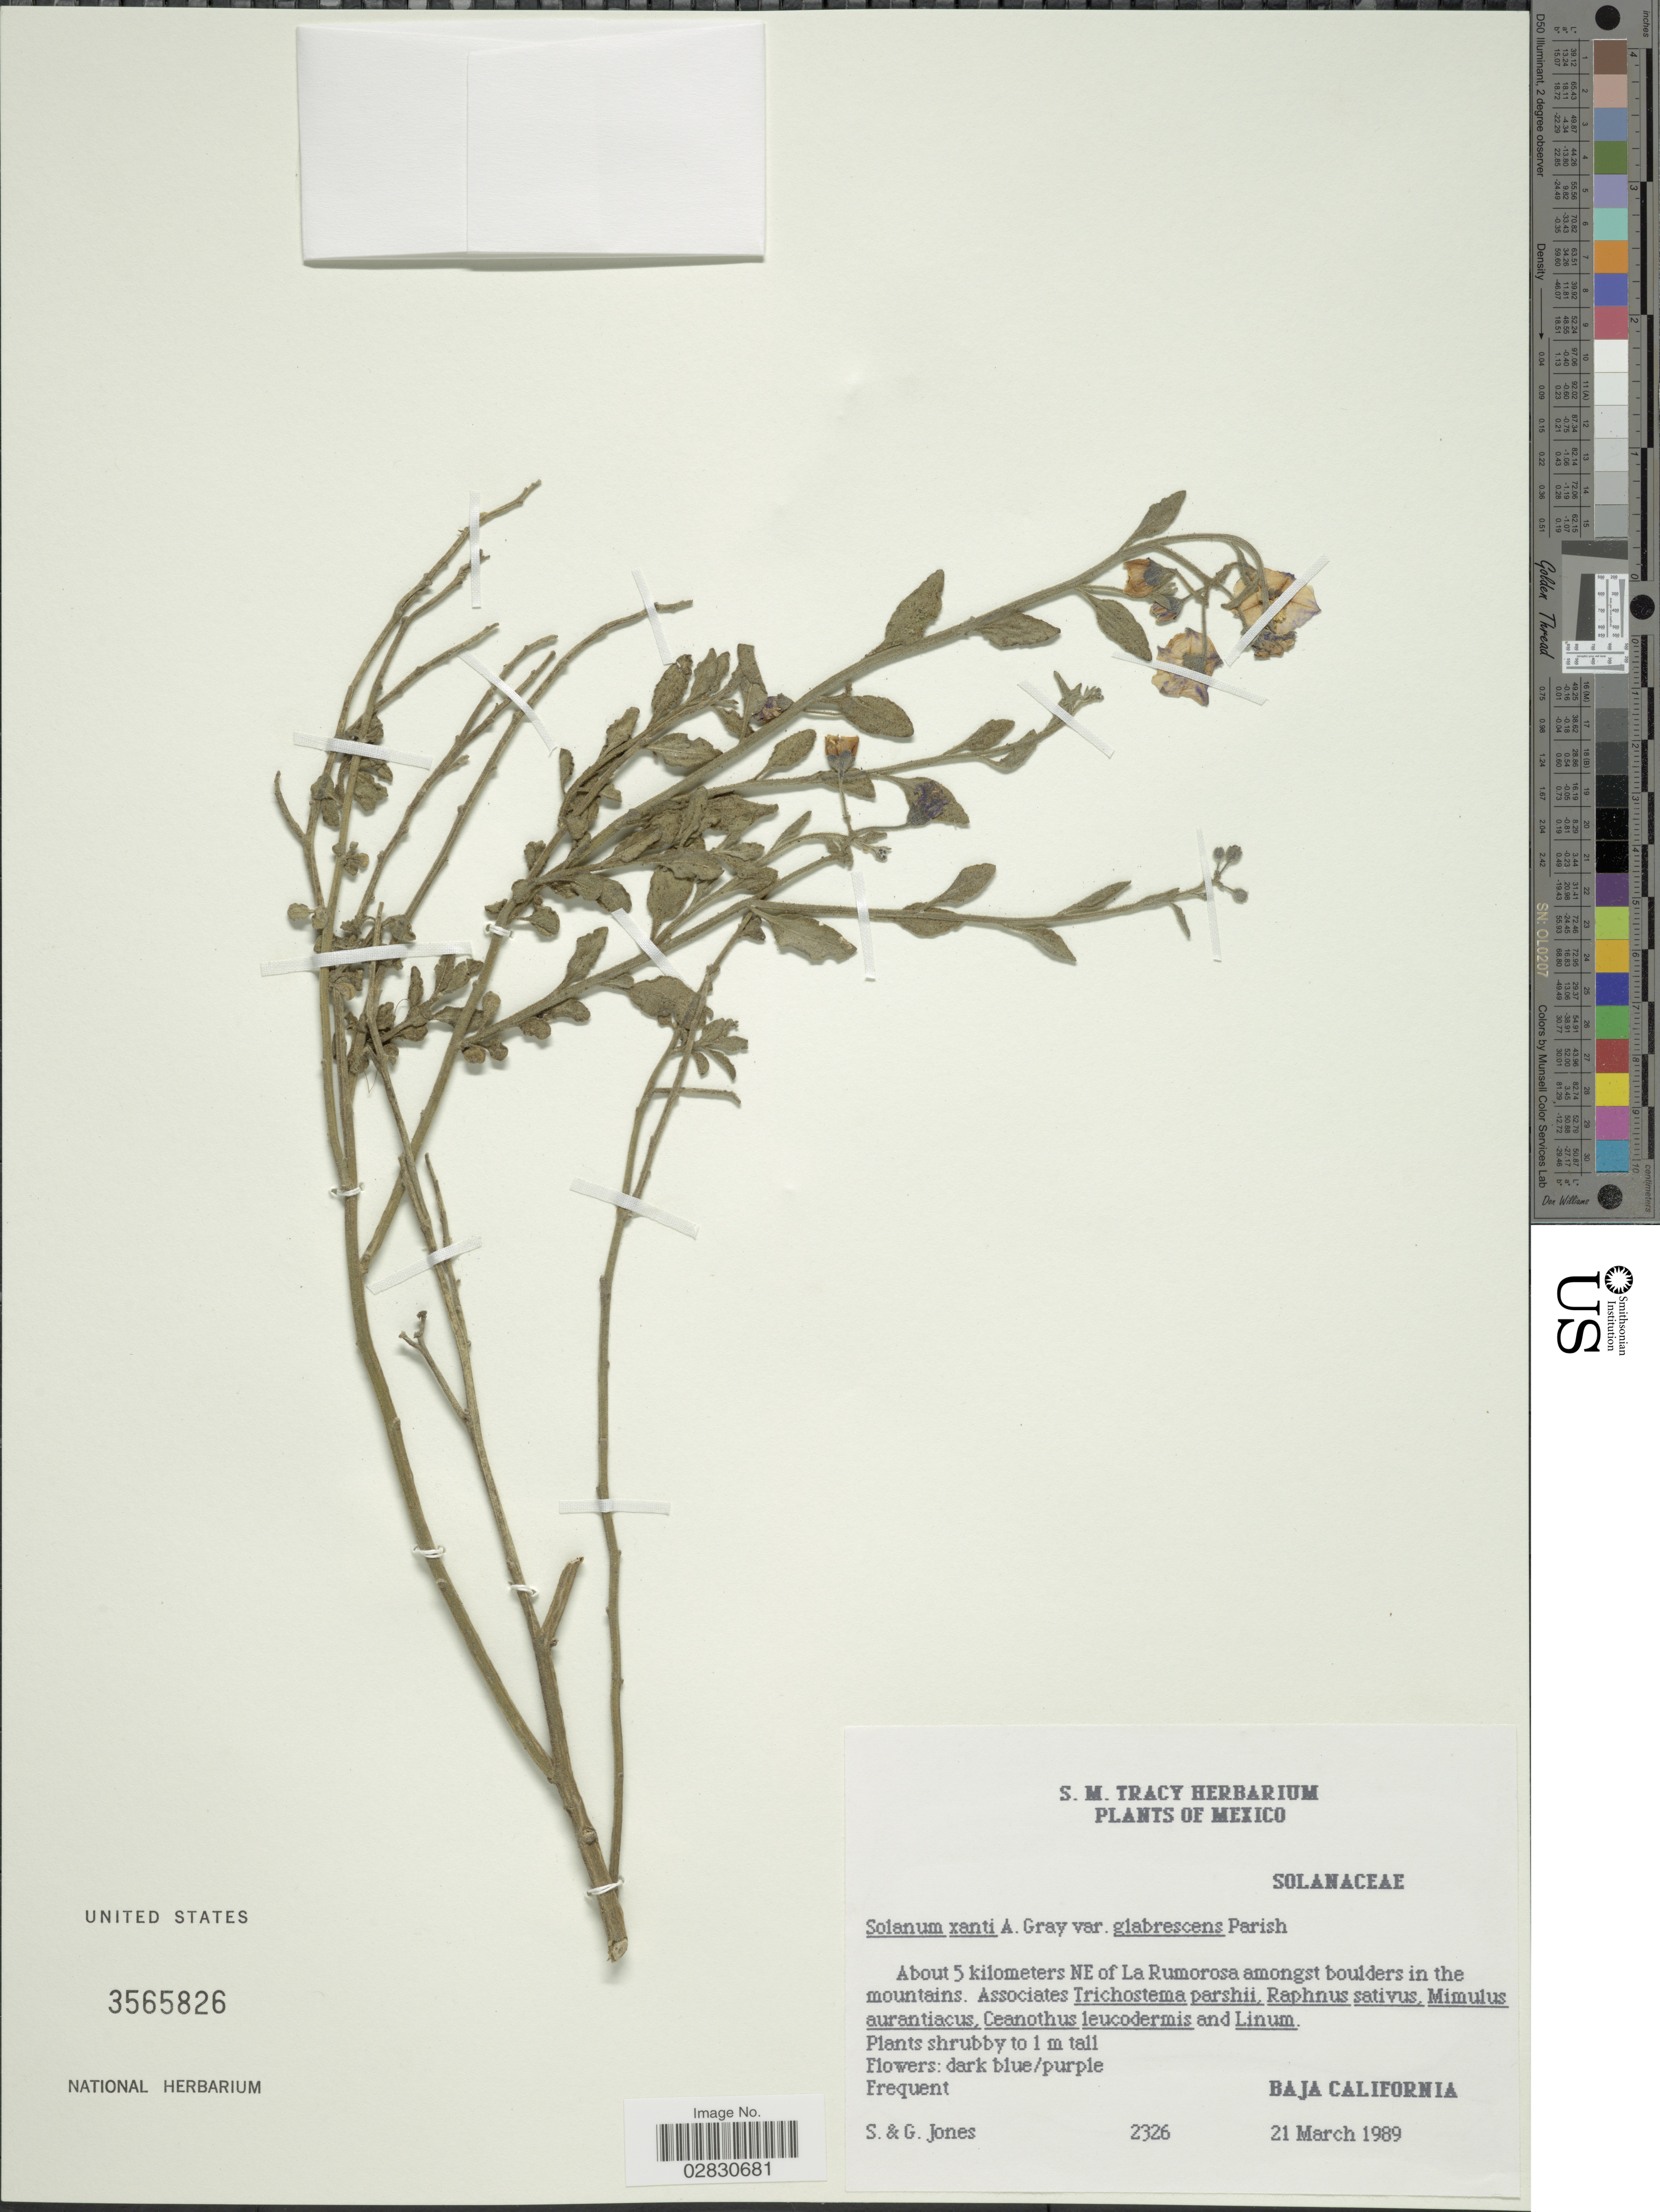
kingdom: Plantae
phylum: Tracheophyta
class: Magnoliopsida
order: Solanales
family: Solanaceae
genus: Solanum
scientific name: Solanum xanti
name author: A. Gray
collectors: S. Jones & G. Jones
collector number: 2326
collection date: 1989-03-21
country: Mexico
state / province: Baja California Norte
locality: About 5 kilometers NE of La Rumorosa amongst boulders in the mountains.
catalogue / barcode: US 3565826